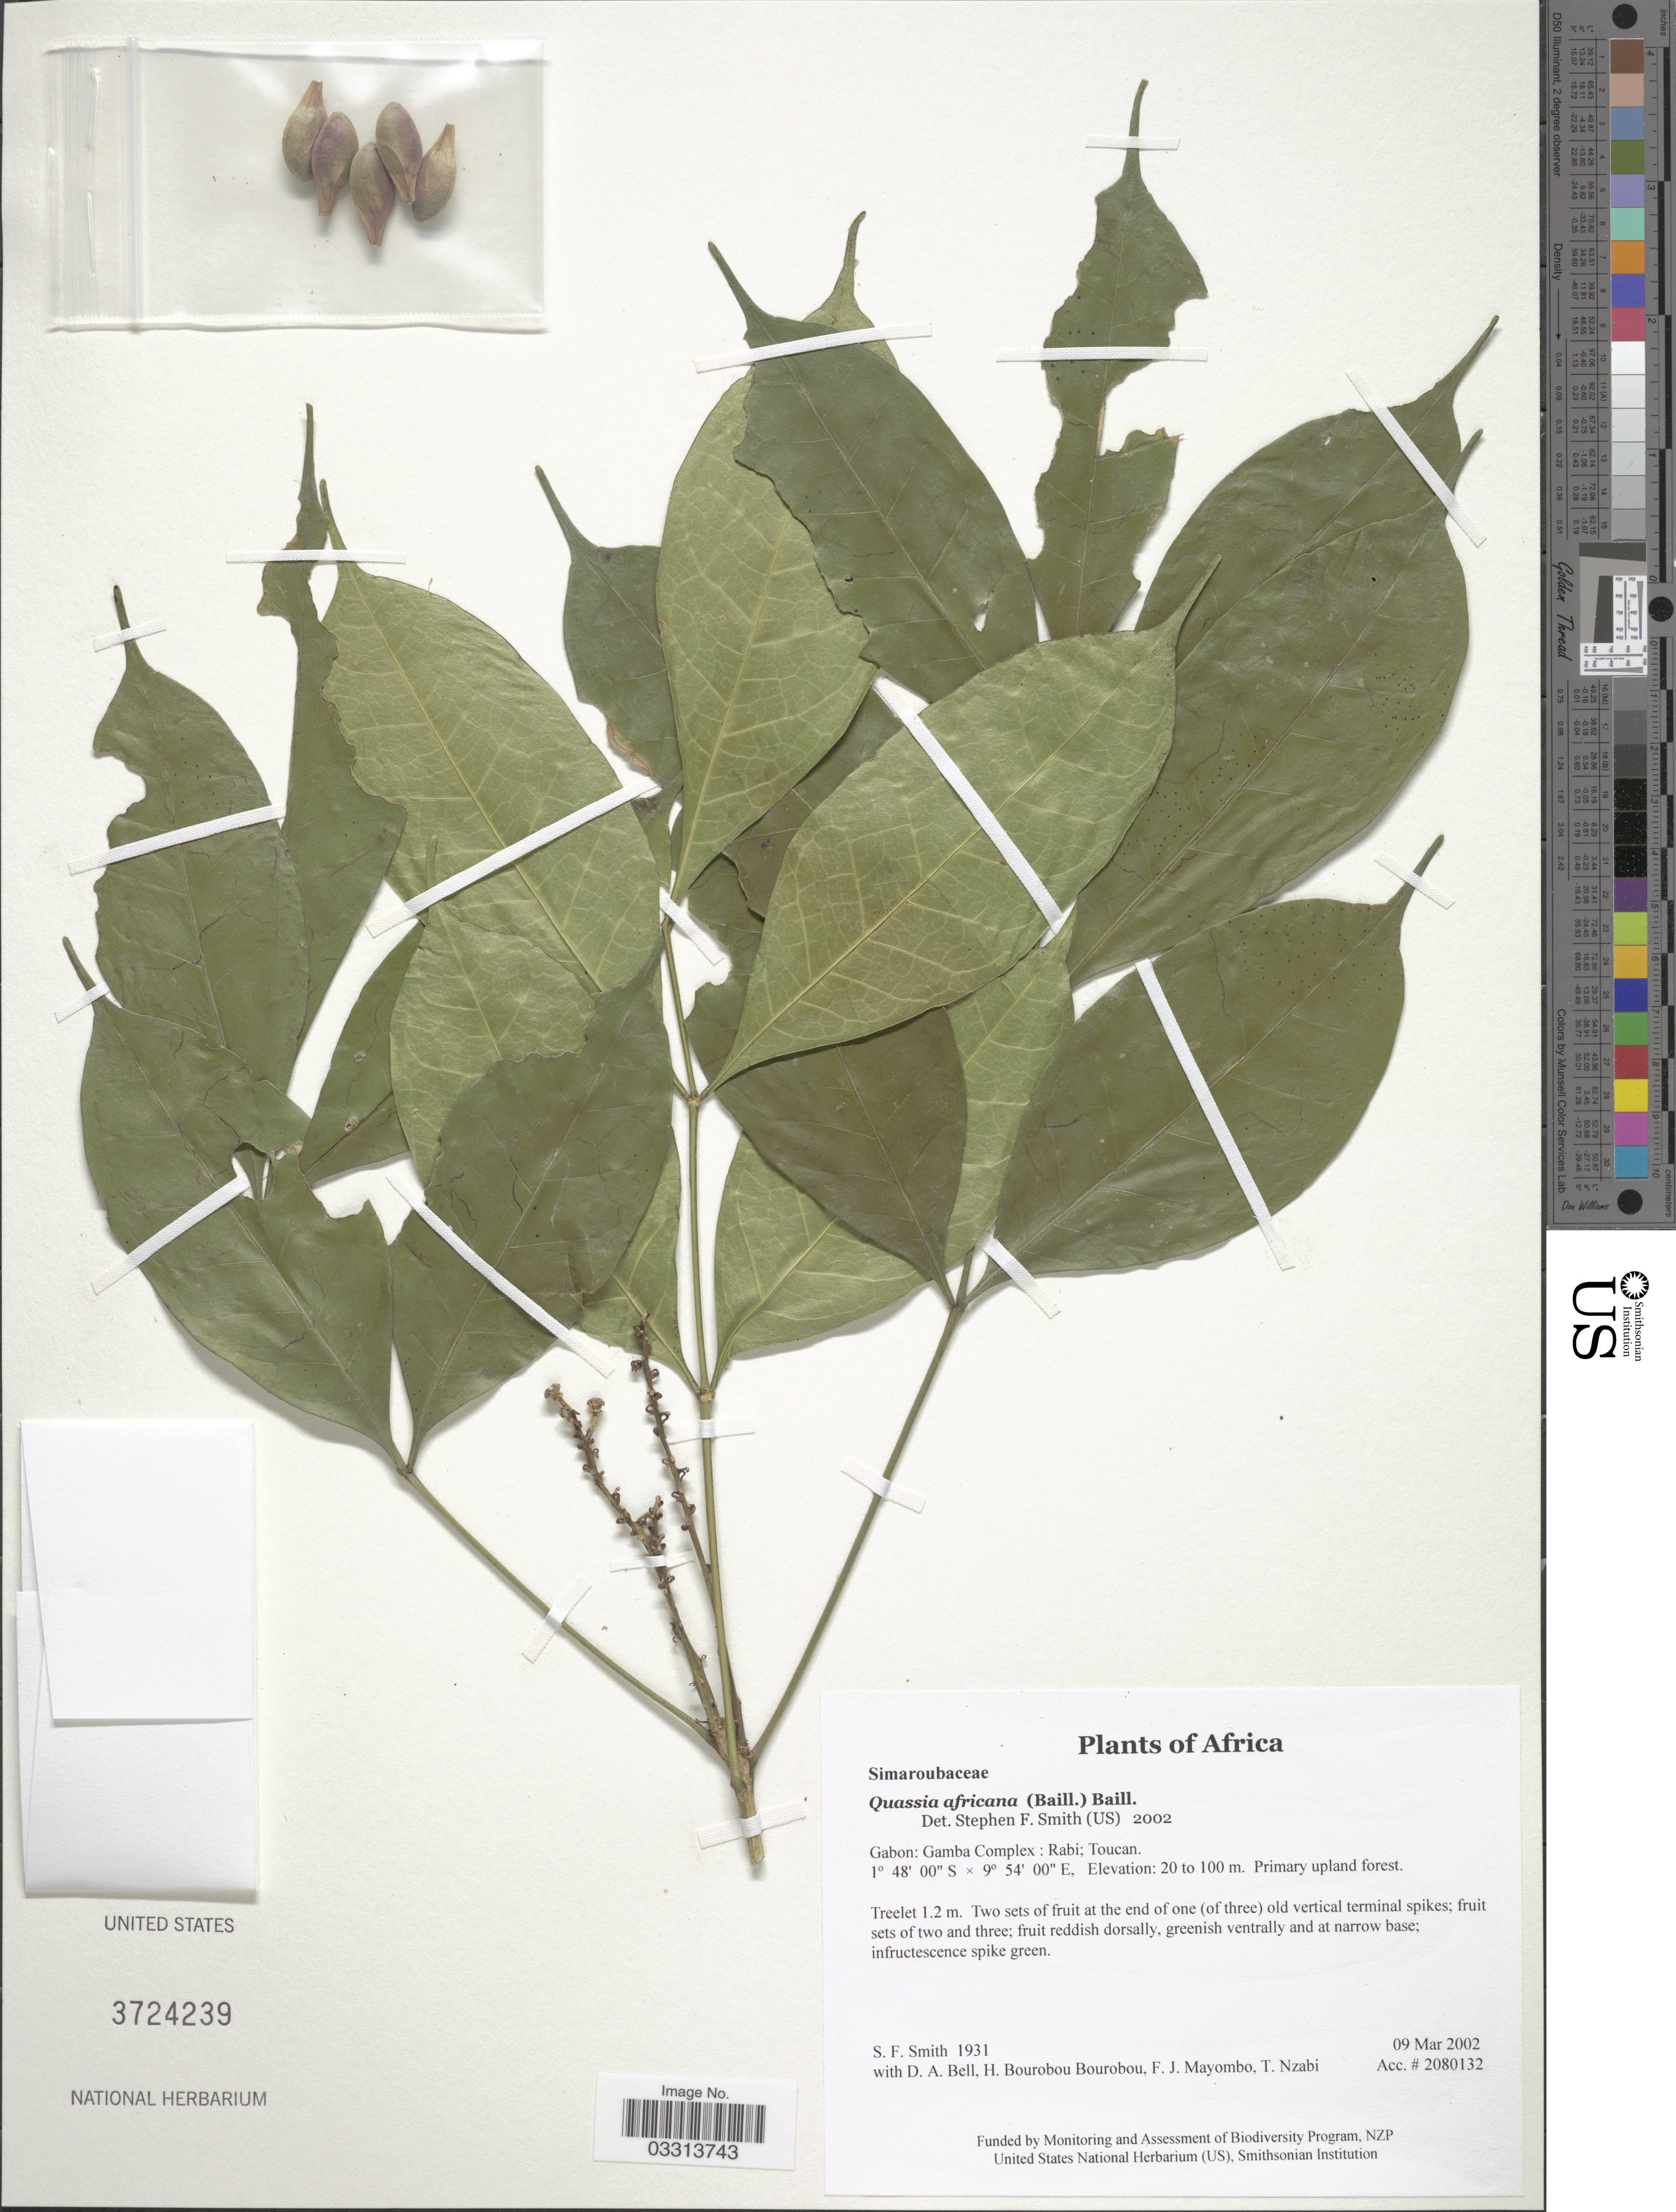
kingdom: Plantae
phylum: Tracheophyta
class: Magnoliopsida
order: Sapindales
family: Simaroubaceae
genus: Simaba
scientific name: Simaba africana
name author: Baill.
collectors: S.F. Smith, D. A. Bell, H. Bourobou Bourobou & F. J. Mayombo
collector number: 1931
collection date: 2002-03-09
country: Gabon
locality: Gamba Complex: Rabi; Toucan.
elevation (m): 20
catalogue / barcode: US 3724239